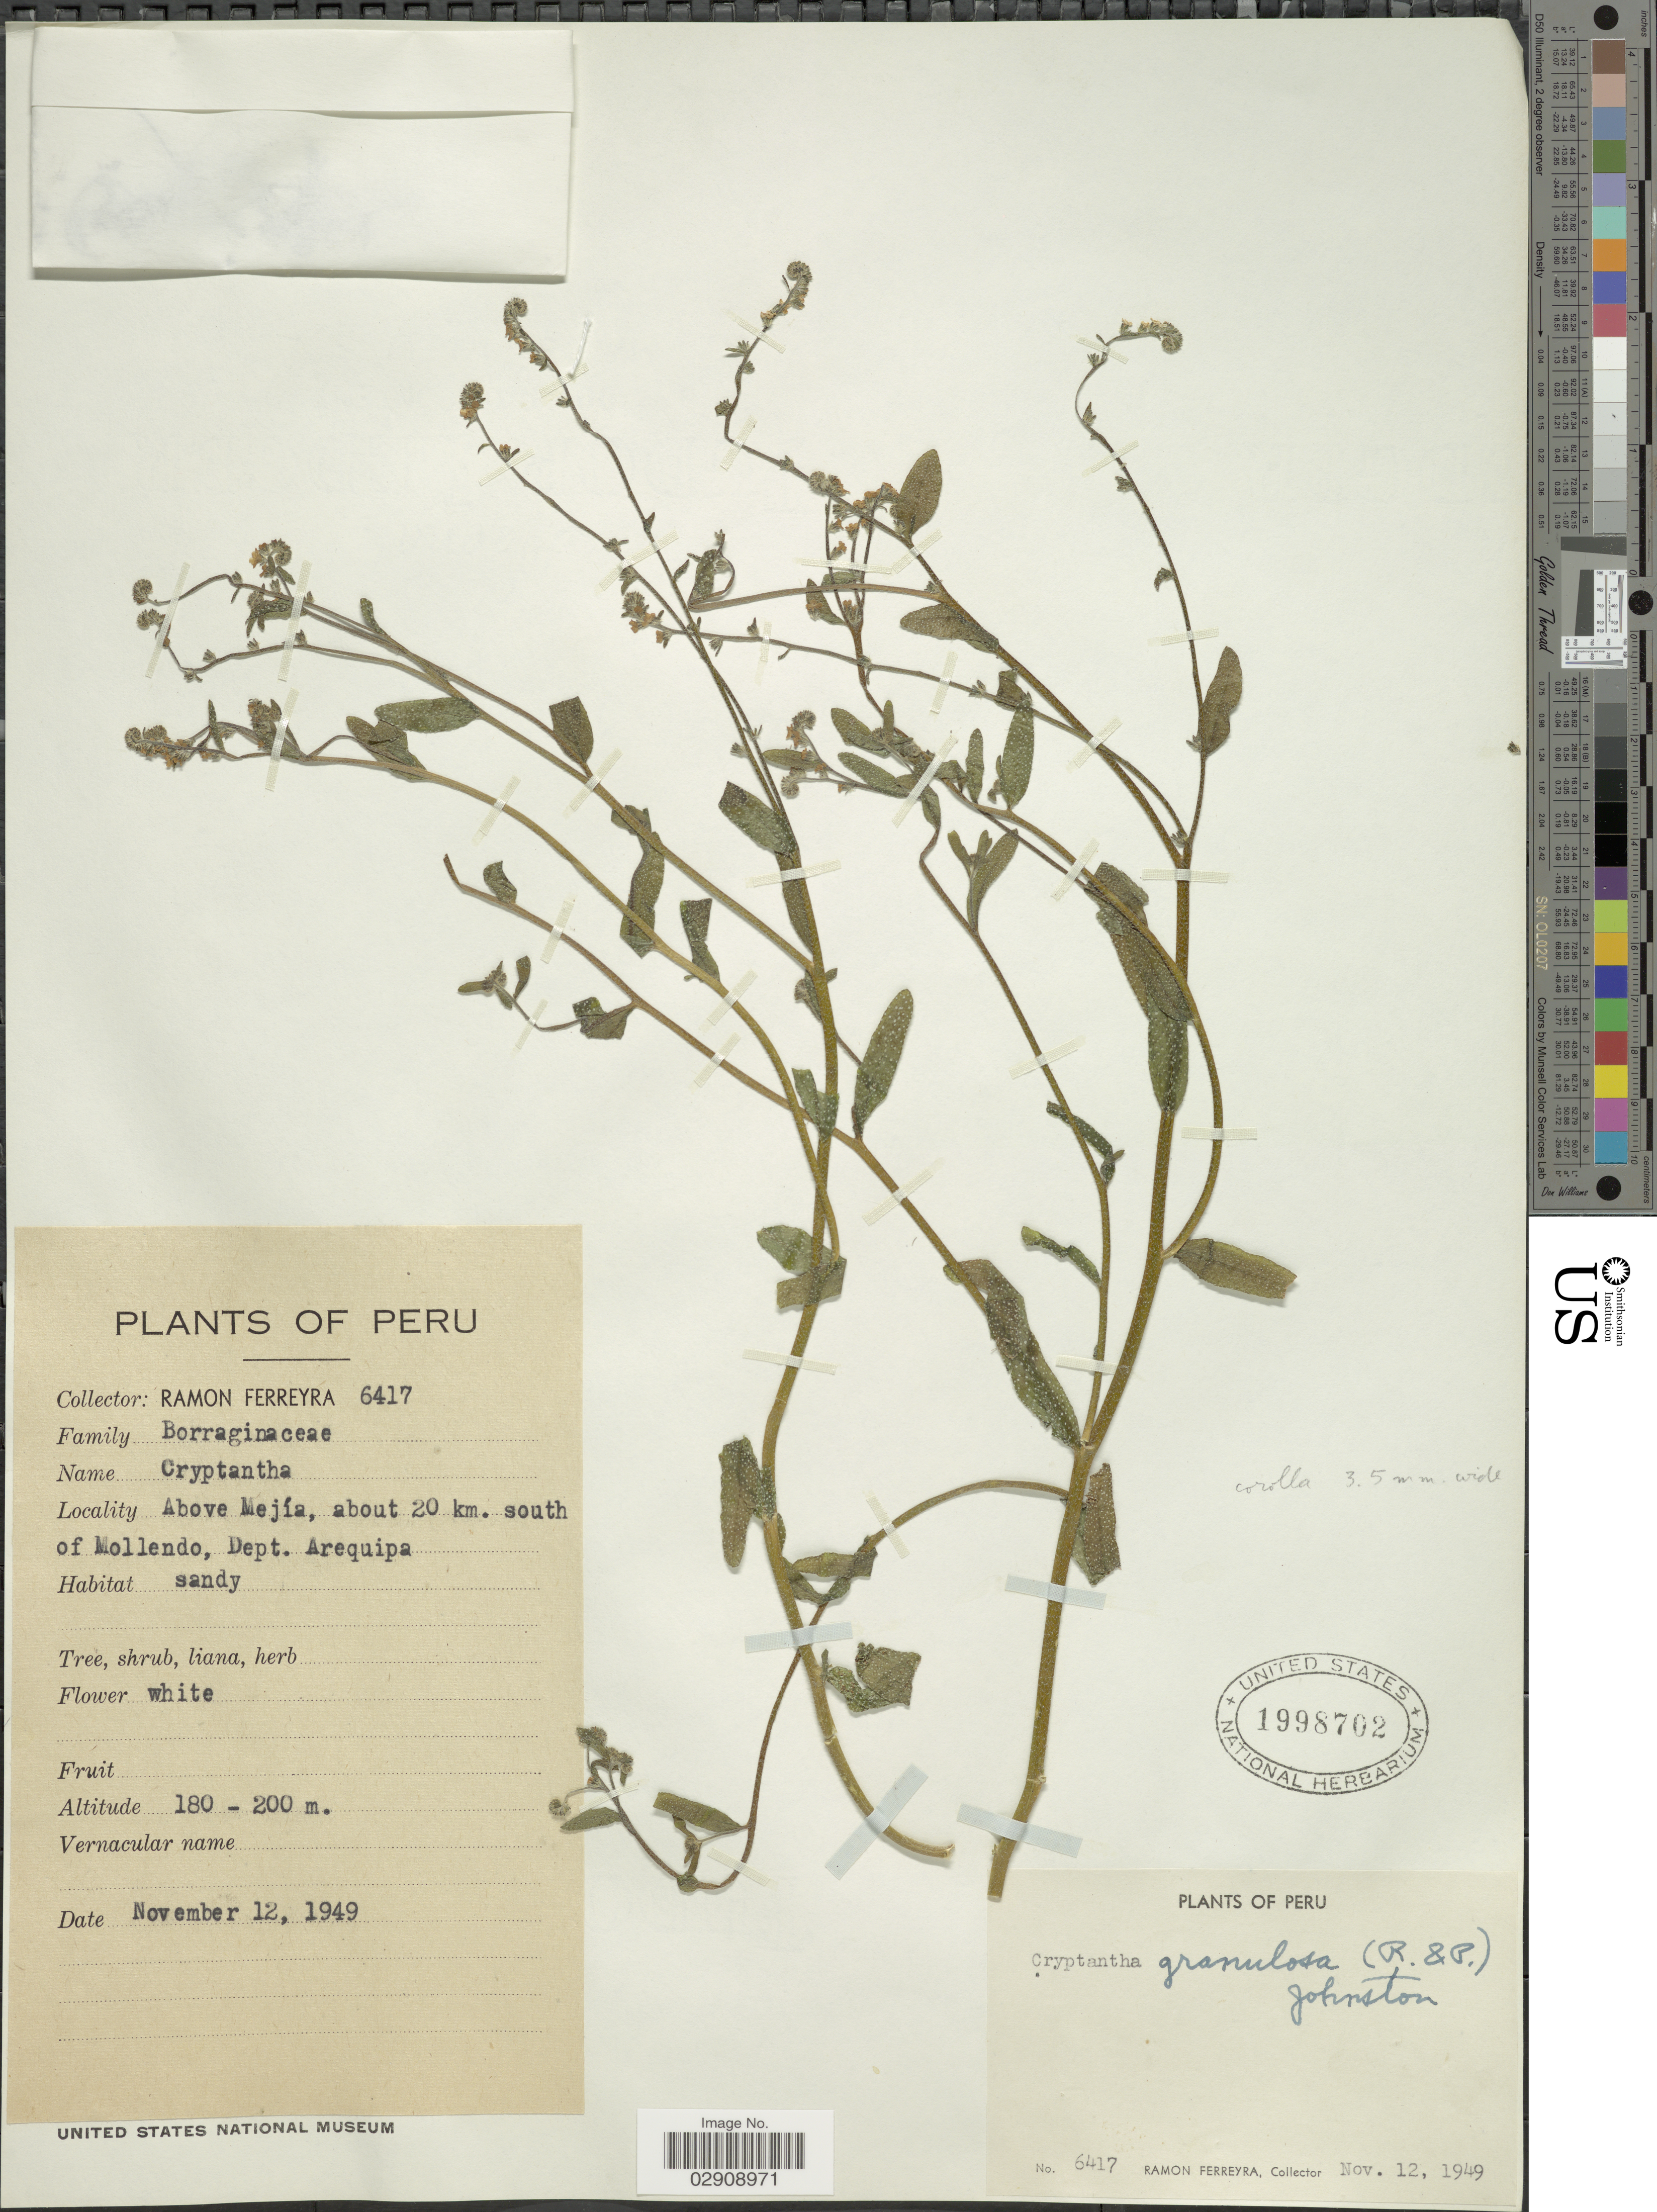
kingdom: Plantae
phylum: Tracheophyta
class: Magnoliopsida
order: Boraginales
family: Boraginaceae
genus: Cryptantha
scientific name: Cryptantha granulosa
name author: (Ruiz & Pav.) I.M. Johnst.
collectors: R. A. Ferreyra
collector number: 6417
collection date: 1949-11-12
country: Peru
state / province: Arequipa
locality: Above Mejía, about 20 km. south of Mollendo, Dept. Arequipa. Peru.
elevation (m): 180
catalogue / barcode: US 1998702